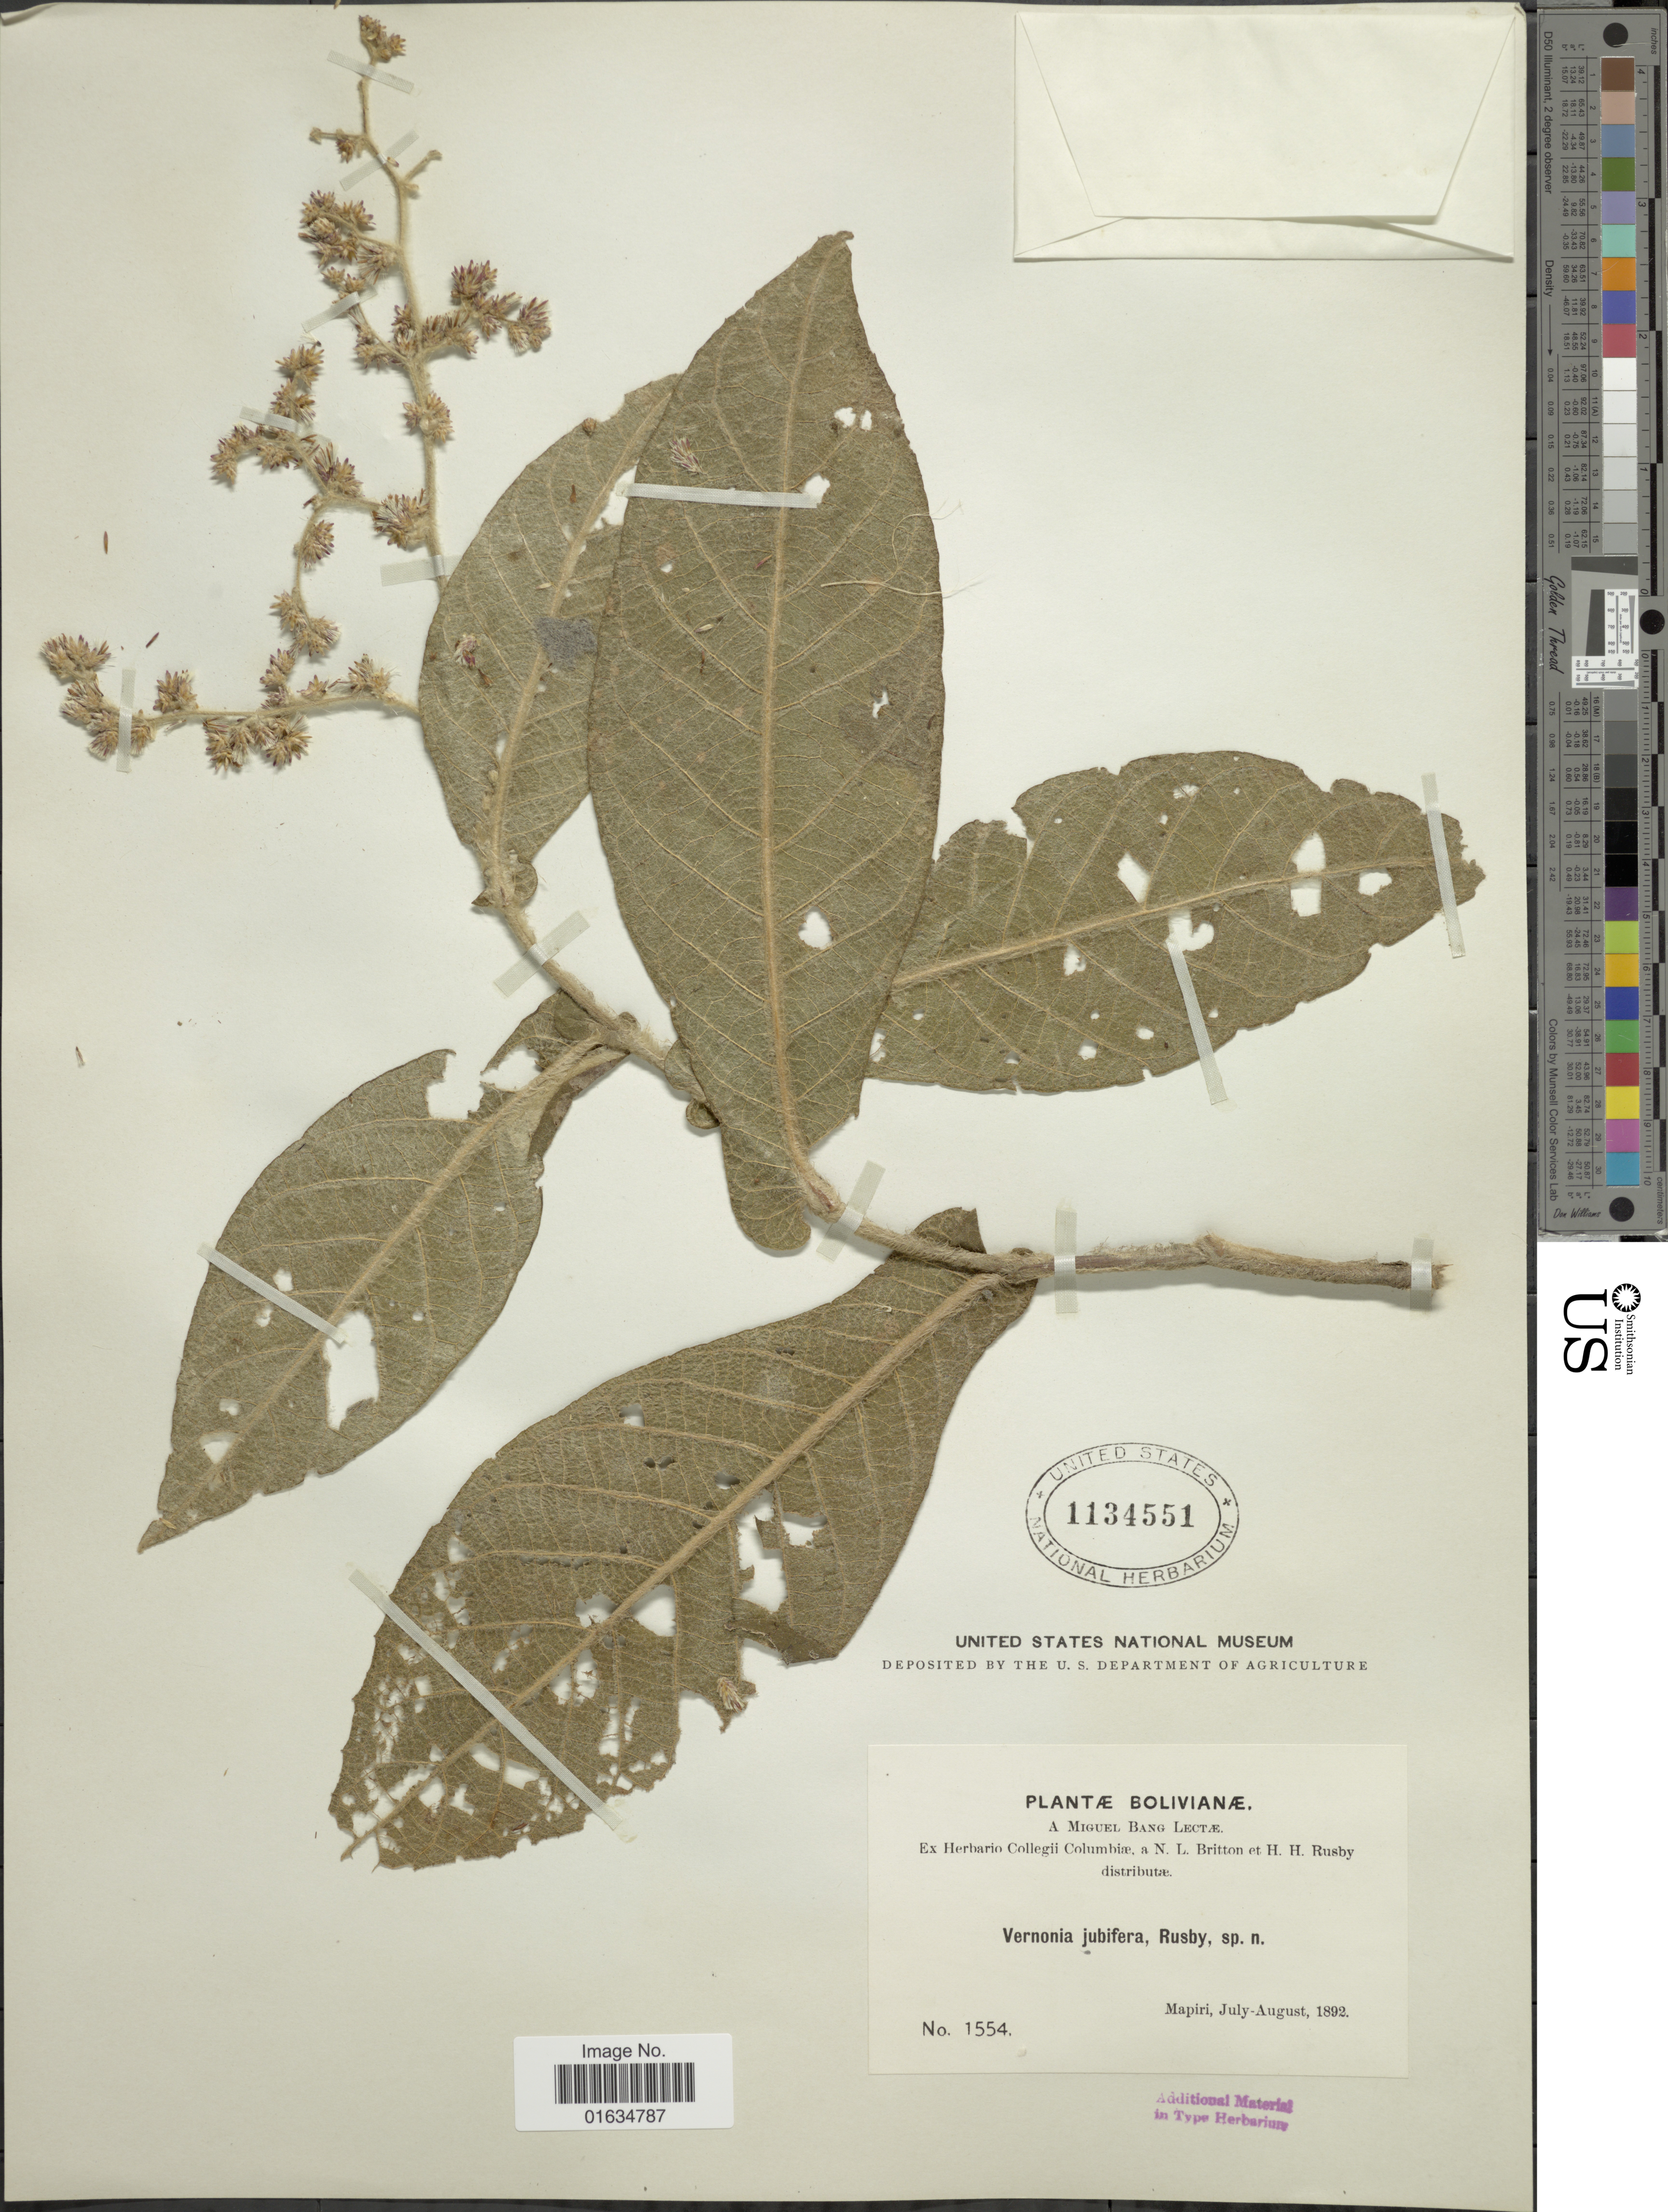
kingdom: Plantae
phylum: Tracheophyta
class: Magnoliopsida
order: Asterales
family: Asteraceae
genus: Critoniopsis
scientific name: Critoniopsis jubifera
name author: (Rusby) H. Rob.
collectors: M. Bang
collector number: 1554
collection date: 1892-07/1892-08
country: Bolivia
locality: Mapiri.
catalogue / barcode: US 1134551